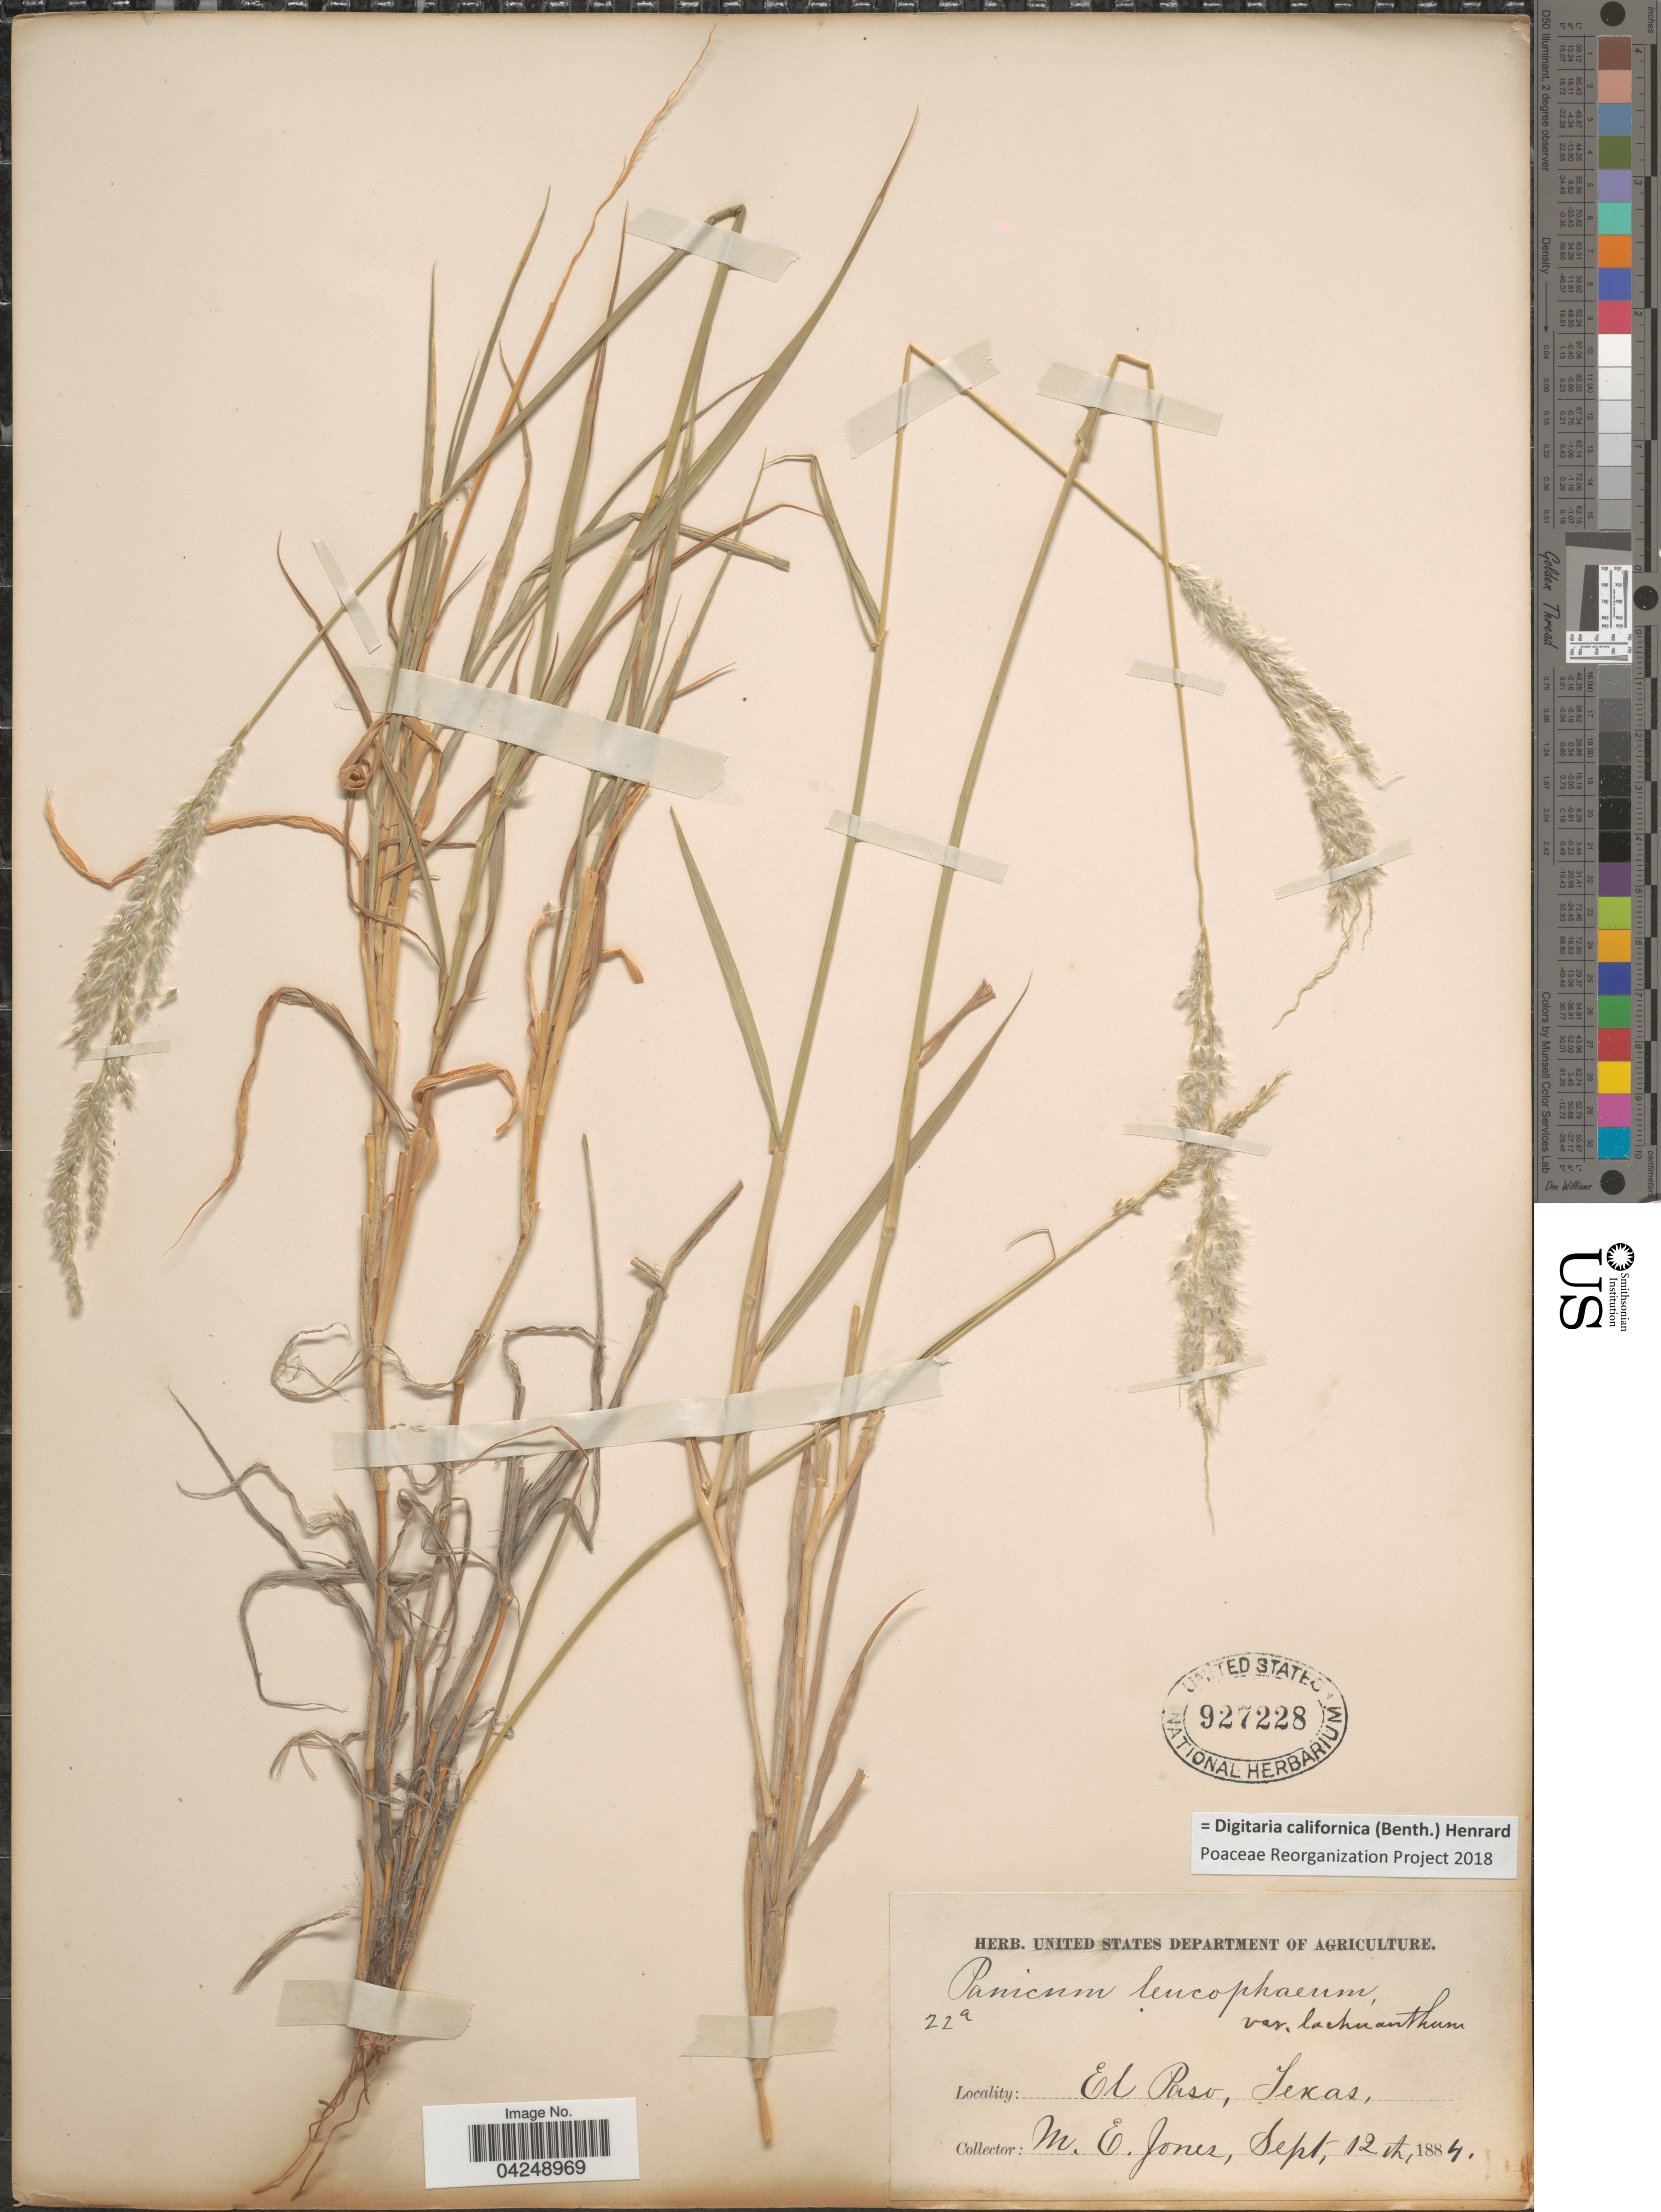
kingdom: Plantae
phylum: Tracheophyta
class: Liliopsida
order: Poales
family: Poaceae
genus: Digitaria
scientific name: Digitaria californica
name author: (Benth.) Henr.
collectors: M. E. Jones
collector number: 22a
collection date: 1884-09-12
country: United States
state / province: Texas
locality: El Paso.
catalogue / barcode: US 927228